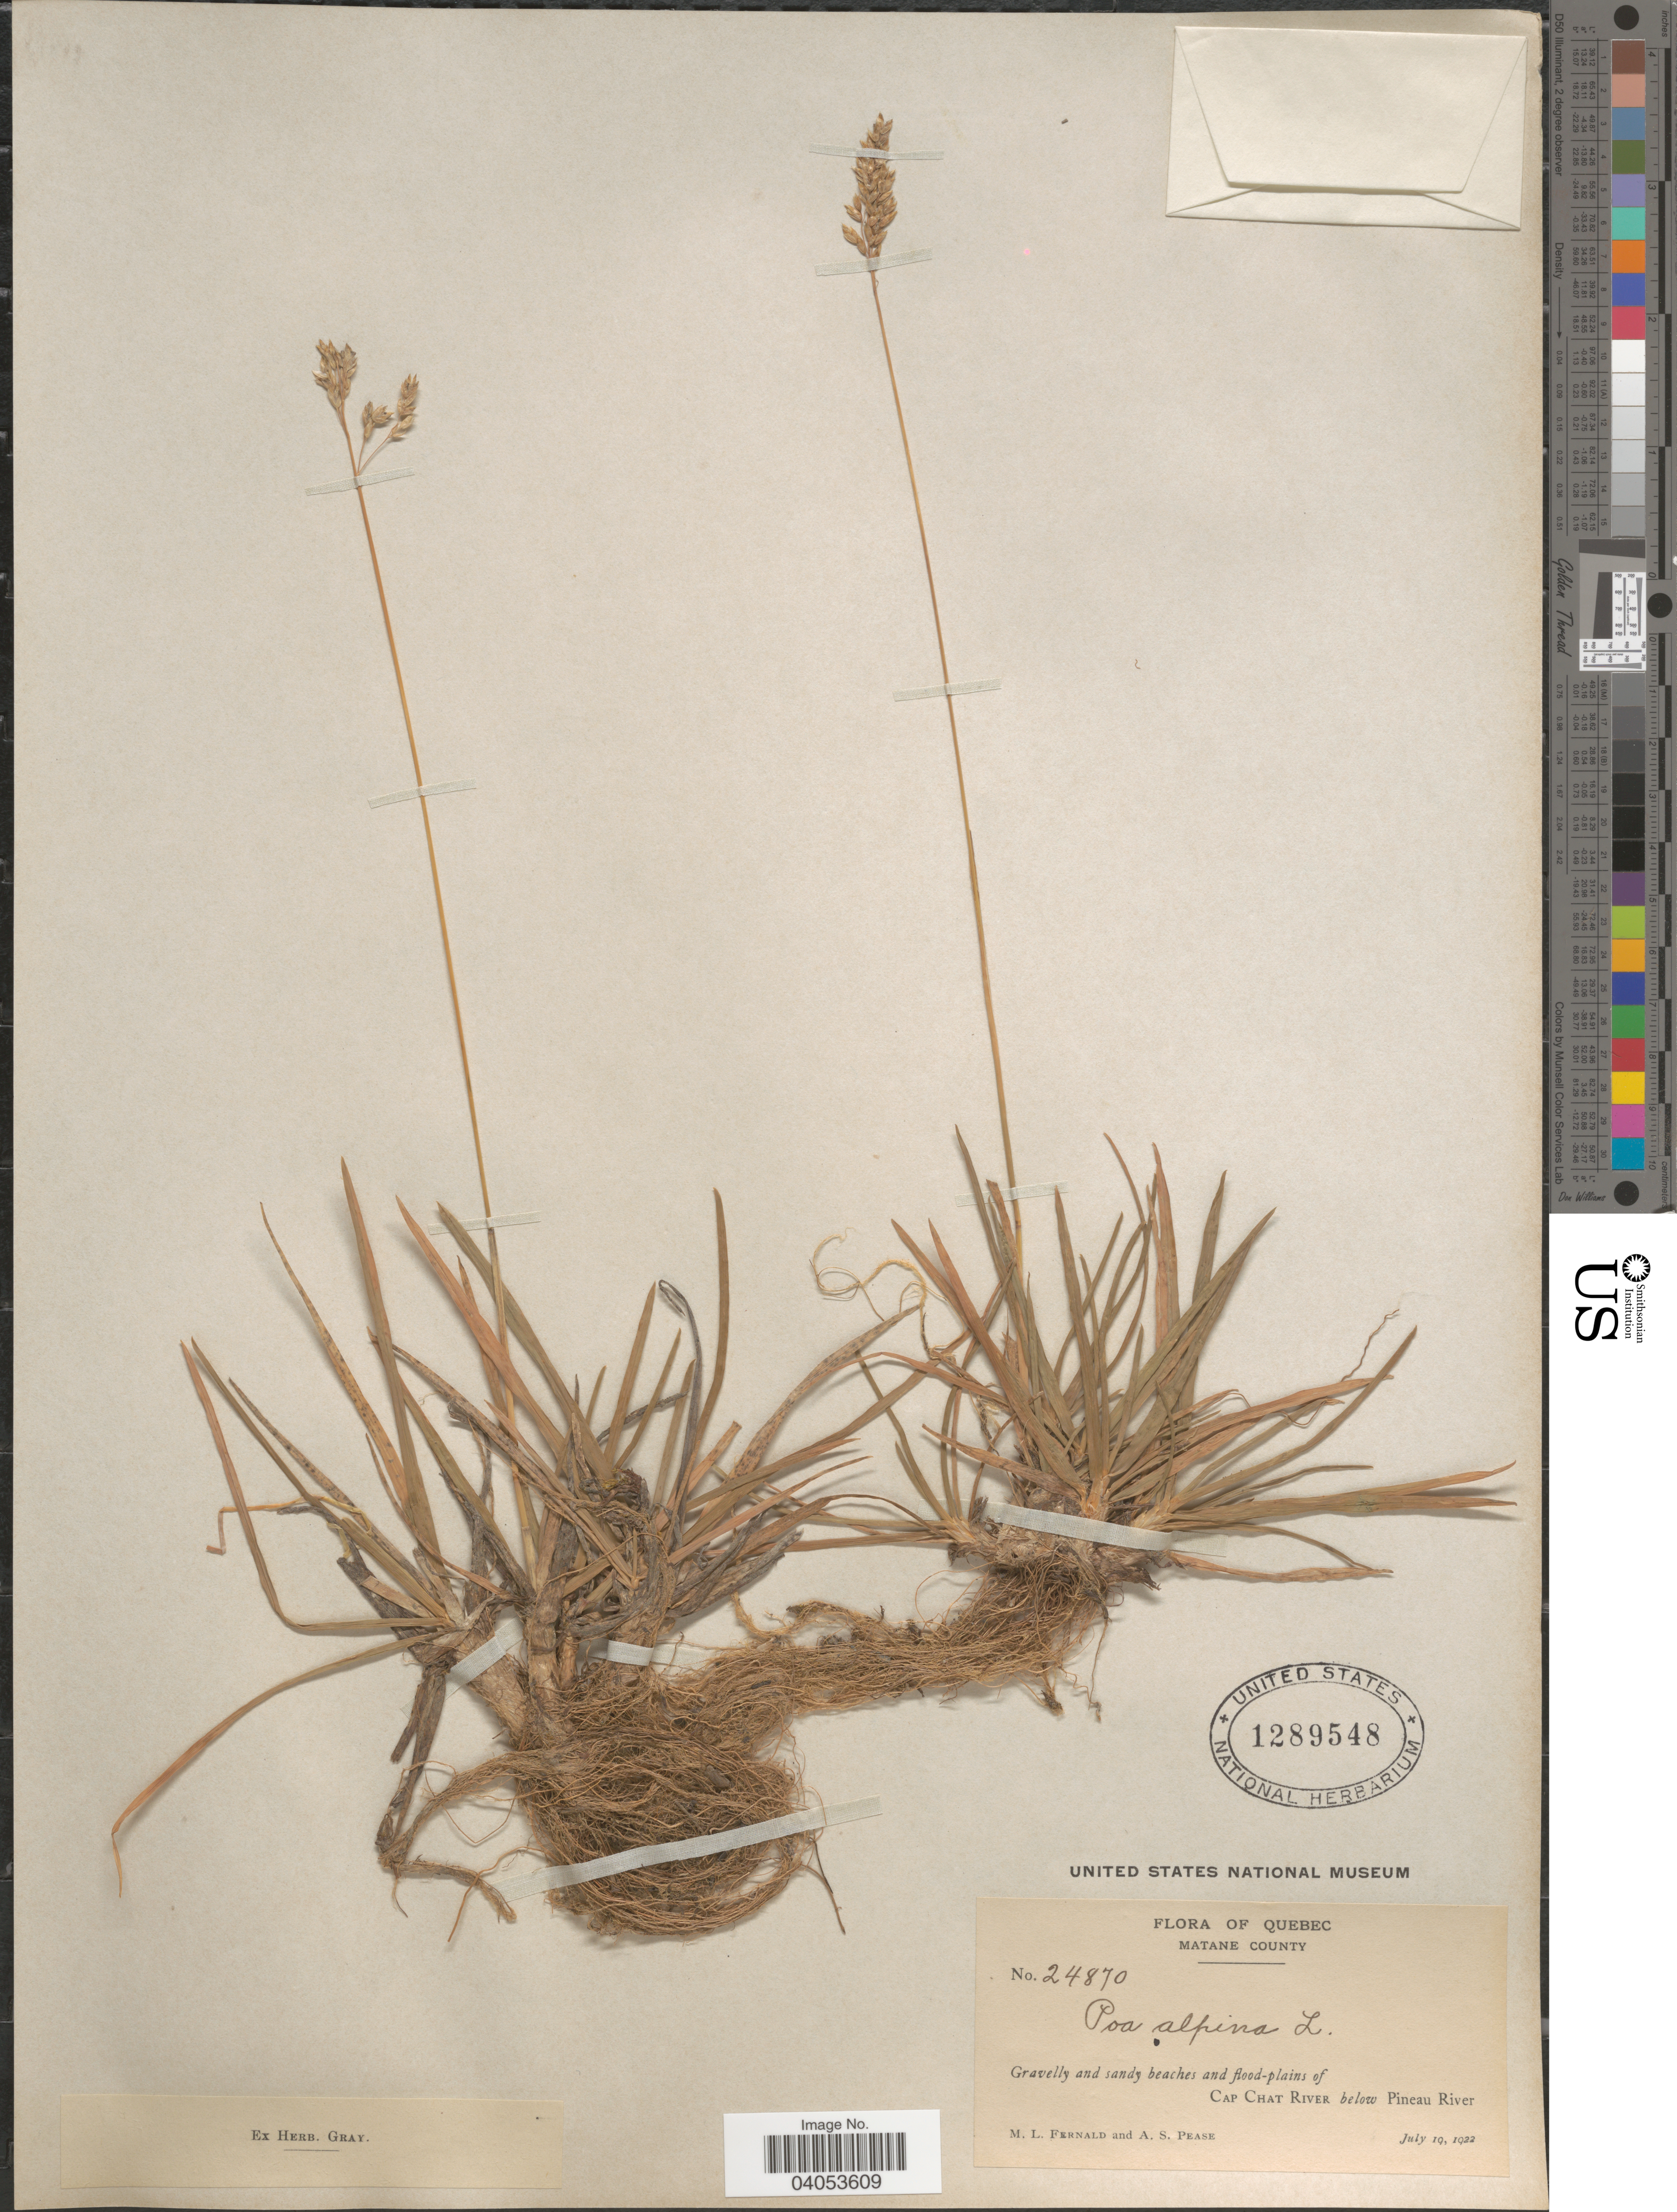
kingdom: Plantae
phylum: Tracheophyta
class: Liliopsida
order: Poales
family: Poaceae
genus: Poa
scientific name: Poa alpina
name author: L.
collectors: M. L. Fernald & A. S. Pease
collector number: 24870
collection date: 1922-07-19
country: Canada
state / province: Quebec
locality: Matane County. Beaches and flood-plains of Cap Chat River below Pineau River.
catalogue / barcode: US 1289548